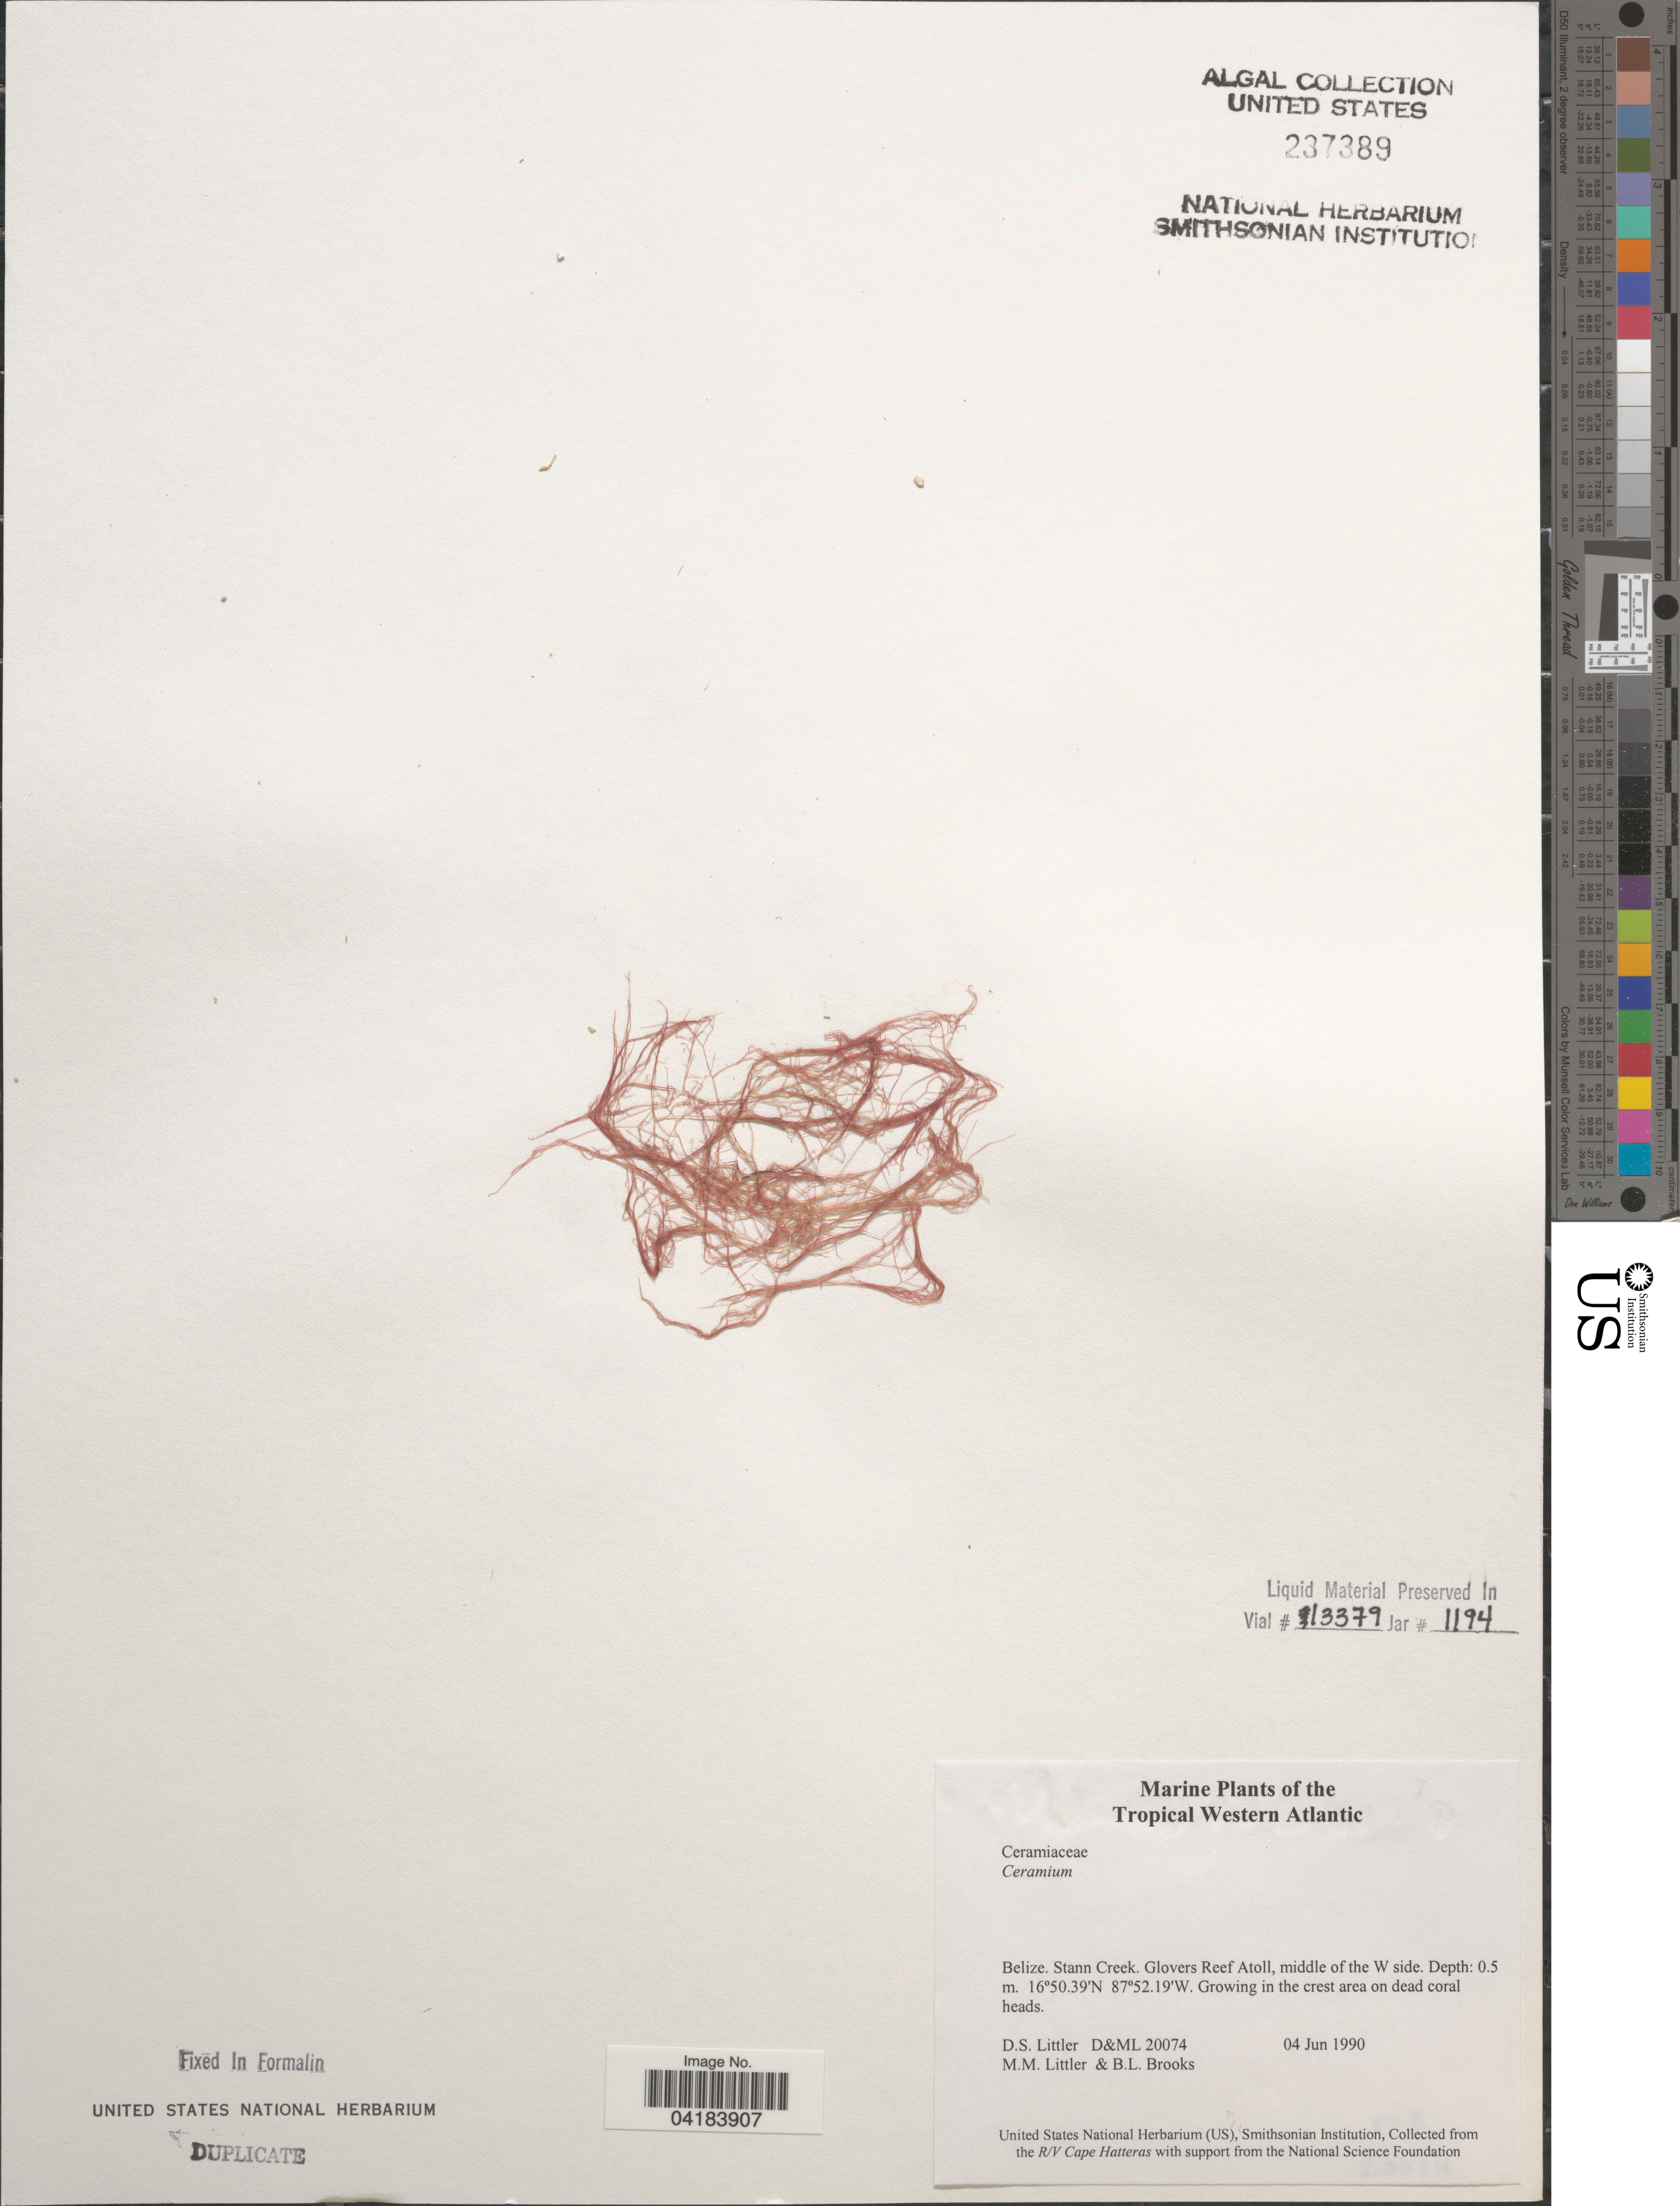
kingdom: Plantae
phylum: Rhodophyta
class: Florideophyceae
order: Ceramiales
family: Ceramiaceae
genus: Ceramium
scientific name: Ceramium sp.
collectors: D. S. Littler & B. Brooks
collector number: D&ML20074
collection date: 1990-06-04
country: Belize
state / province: Stann Creek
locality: Tropical Western Atlantic. Glovers Reef Atoll, middle of the W side.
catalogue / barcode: US 237389